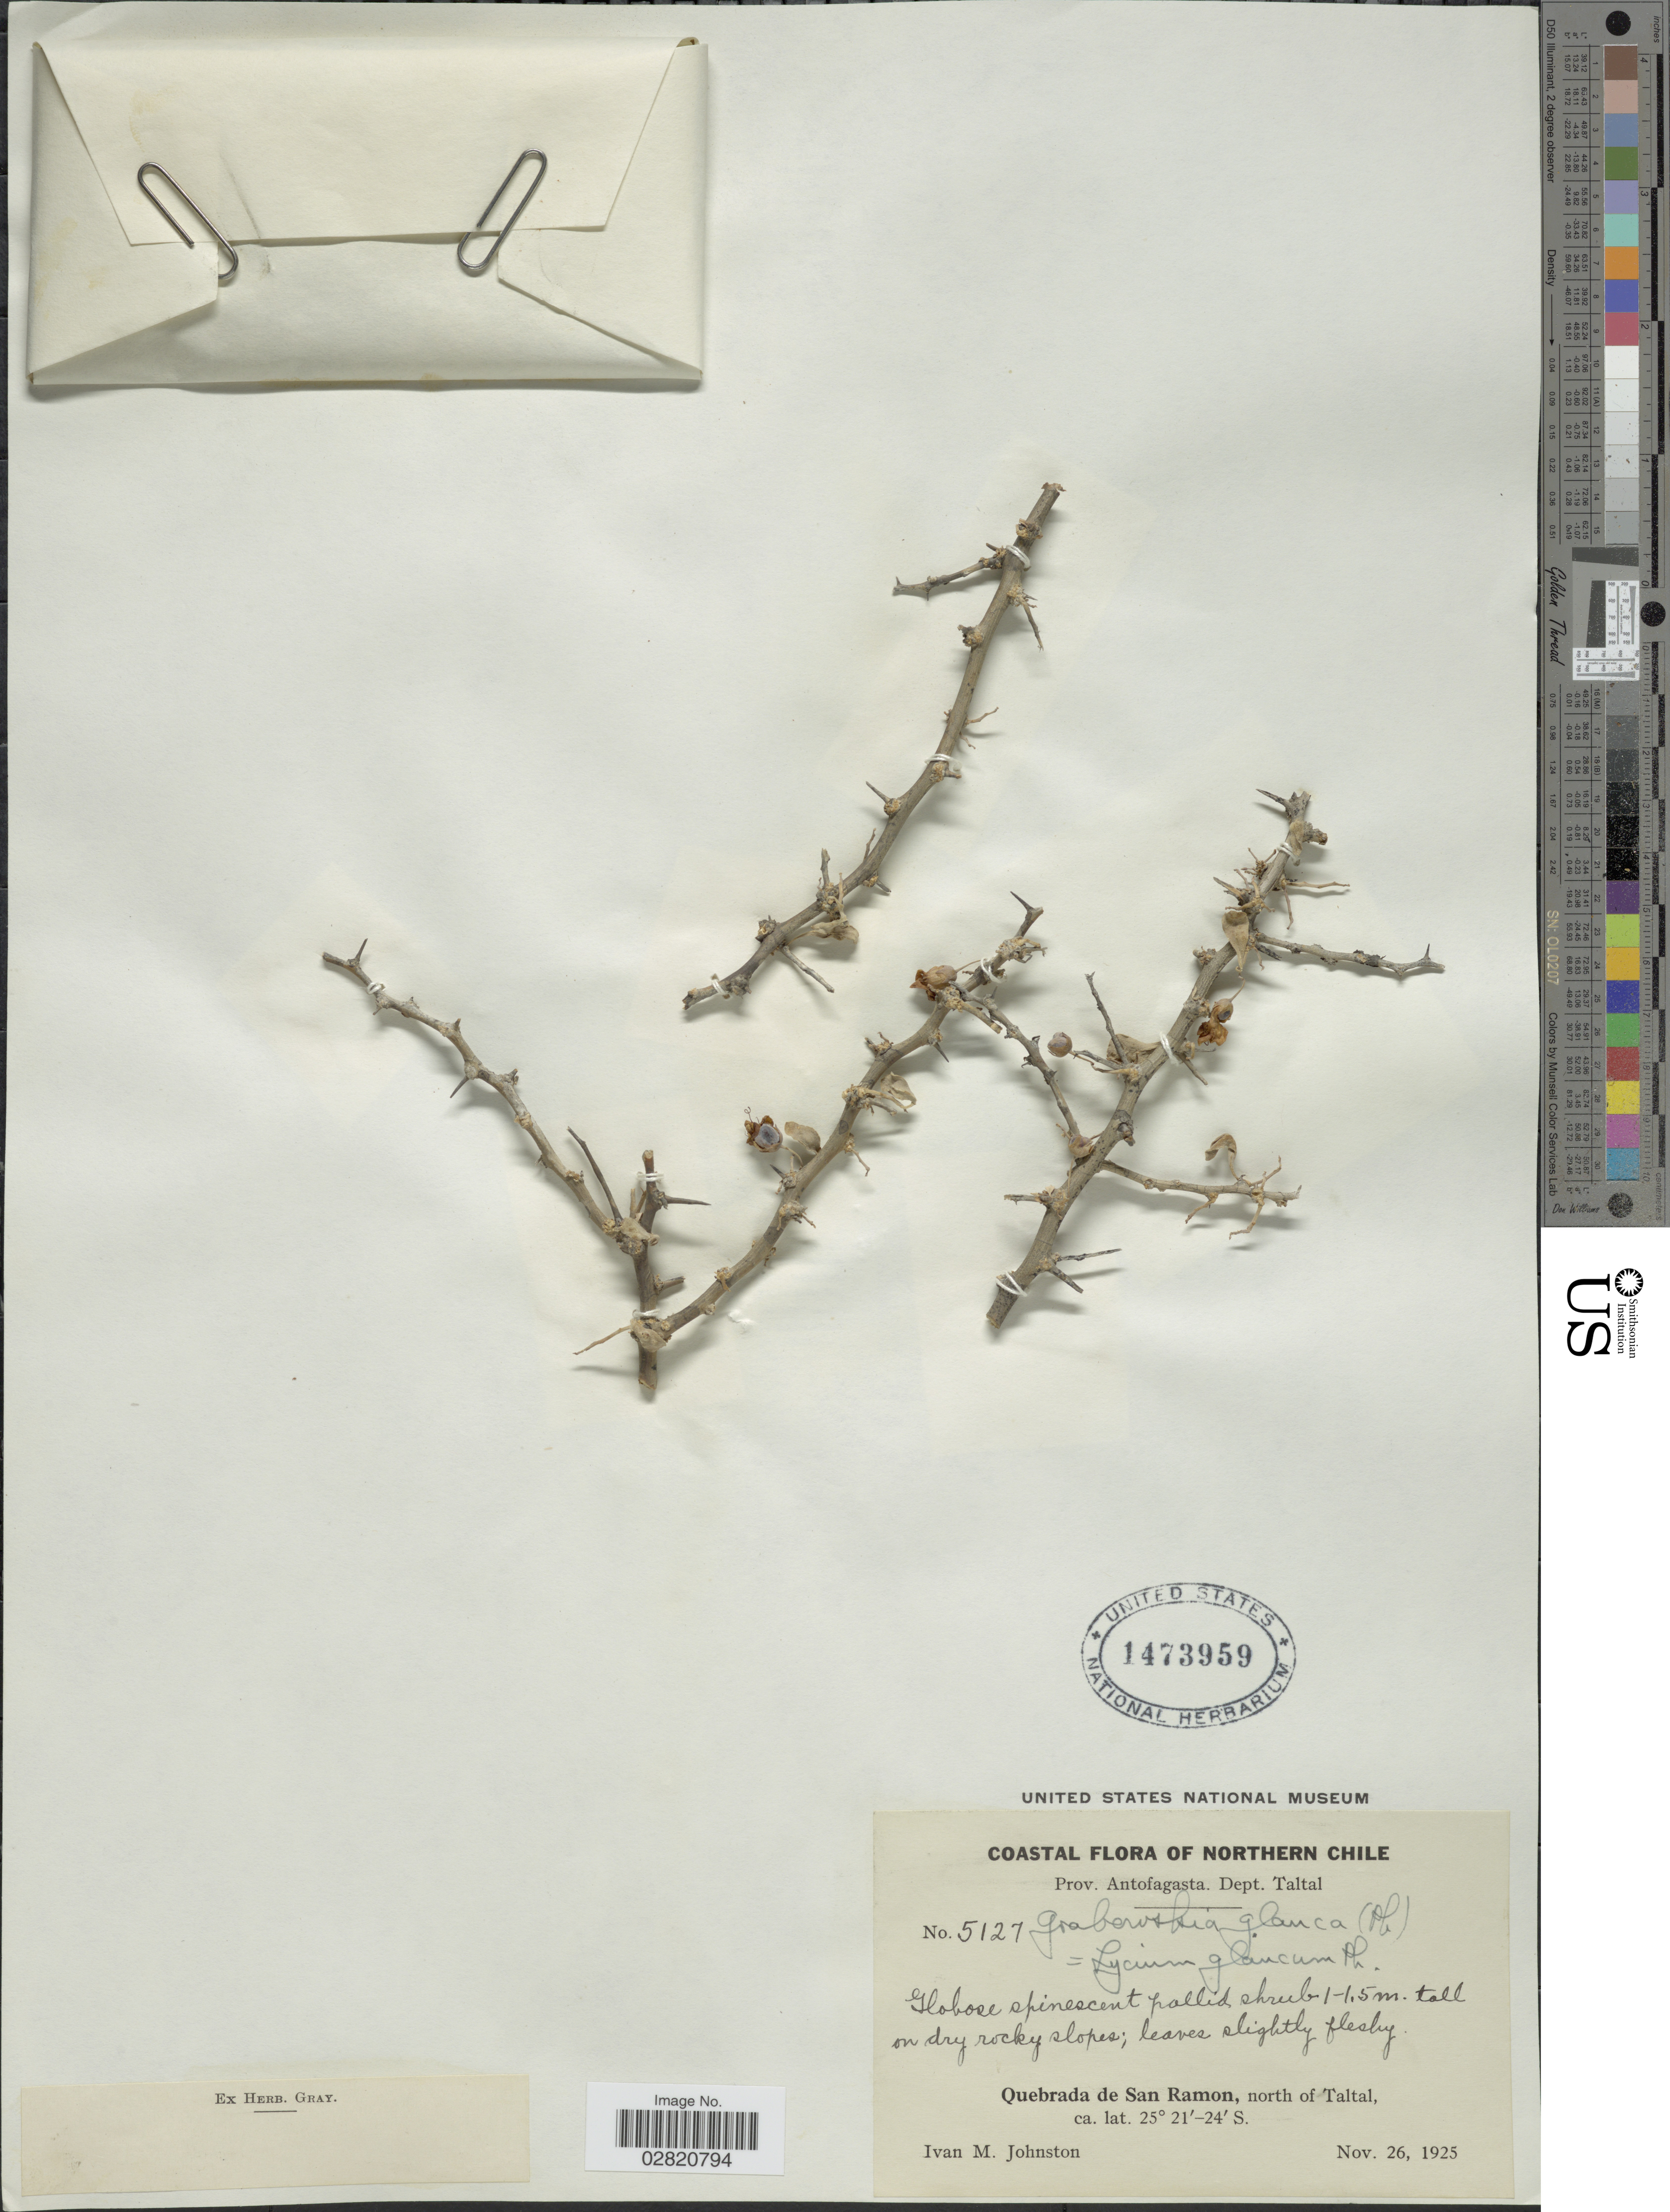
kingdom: Plantae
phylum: Tracheophyta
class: Magnoliopsida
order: Solanales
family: Solanaceae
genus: Grabowskia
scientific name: Grabowskia glauca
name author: (Phil.) I.M. Johnst.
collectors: I.M. Johnston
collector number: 5127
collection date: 1925-11-26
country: Chile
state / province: Antofagasta (II)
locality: Northern Chile. Dept. Taltal. Quebrada de San Ramon, north of Taltal.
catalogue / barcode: US 1473959